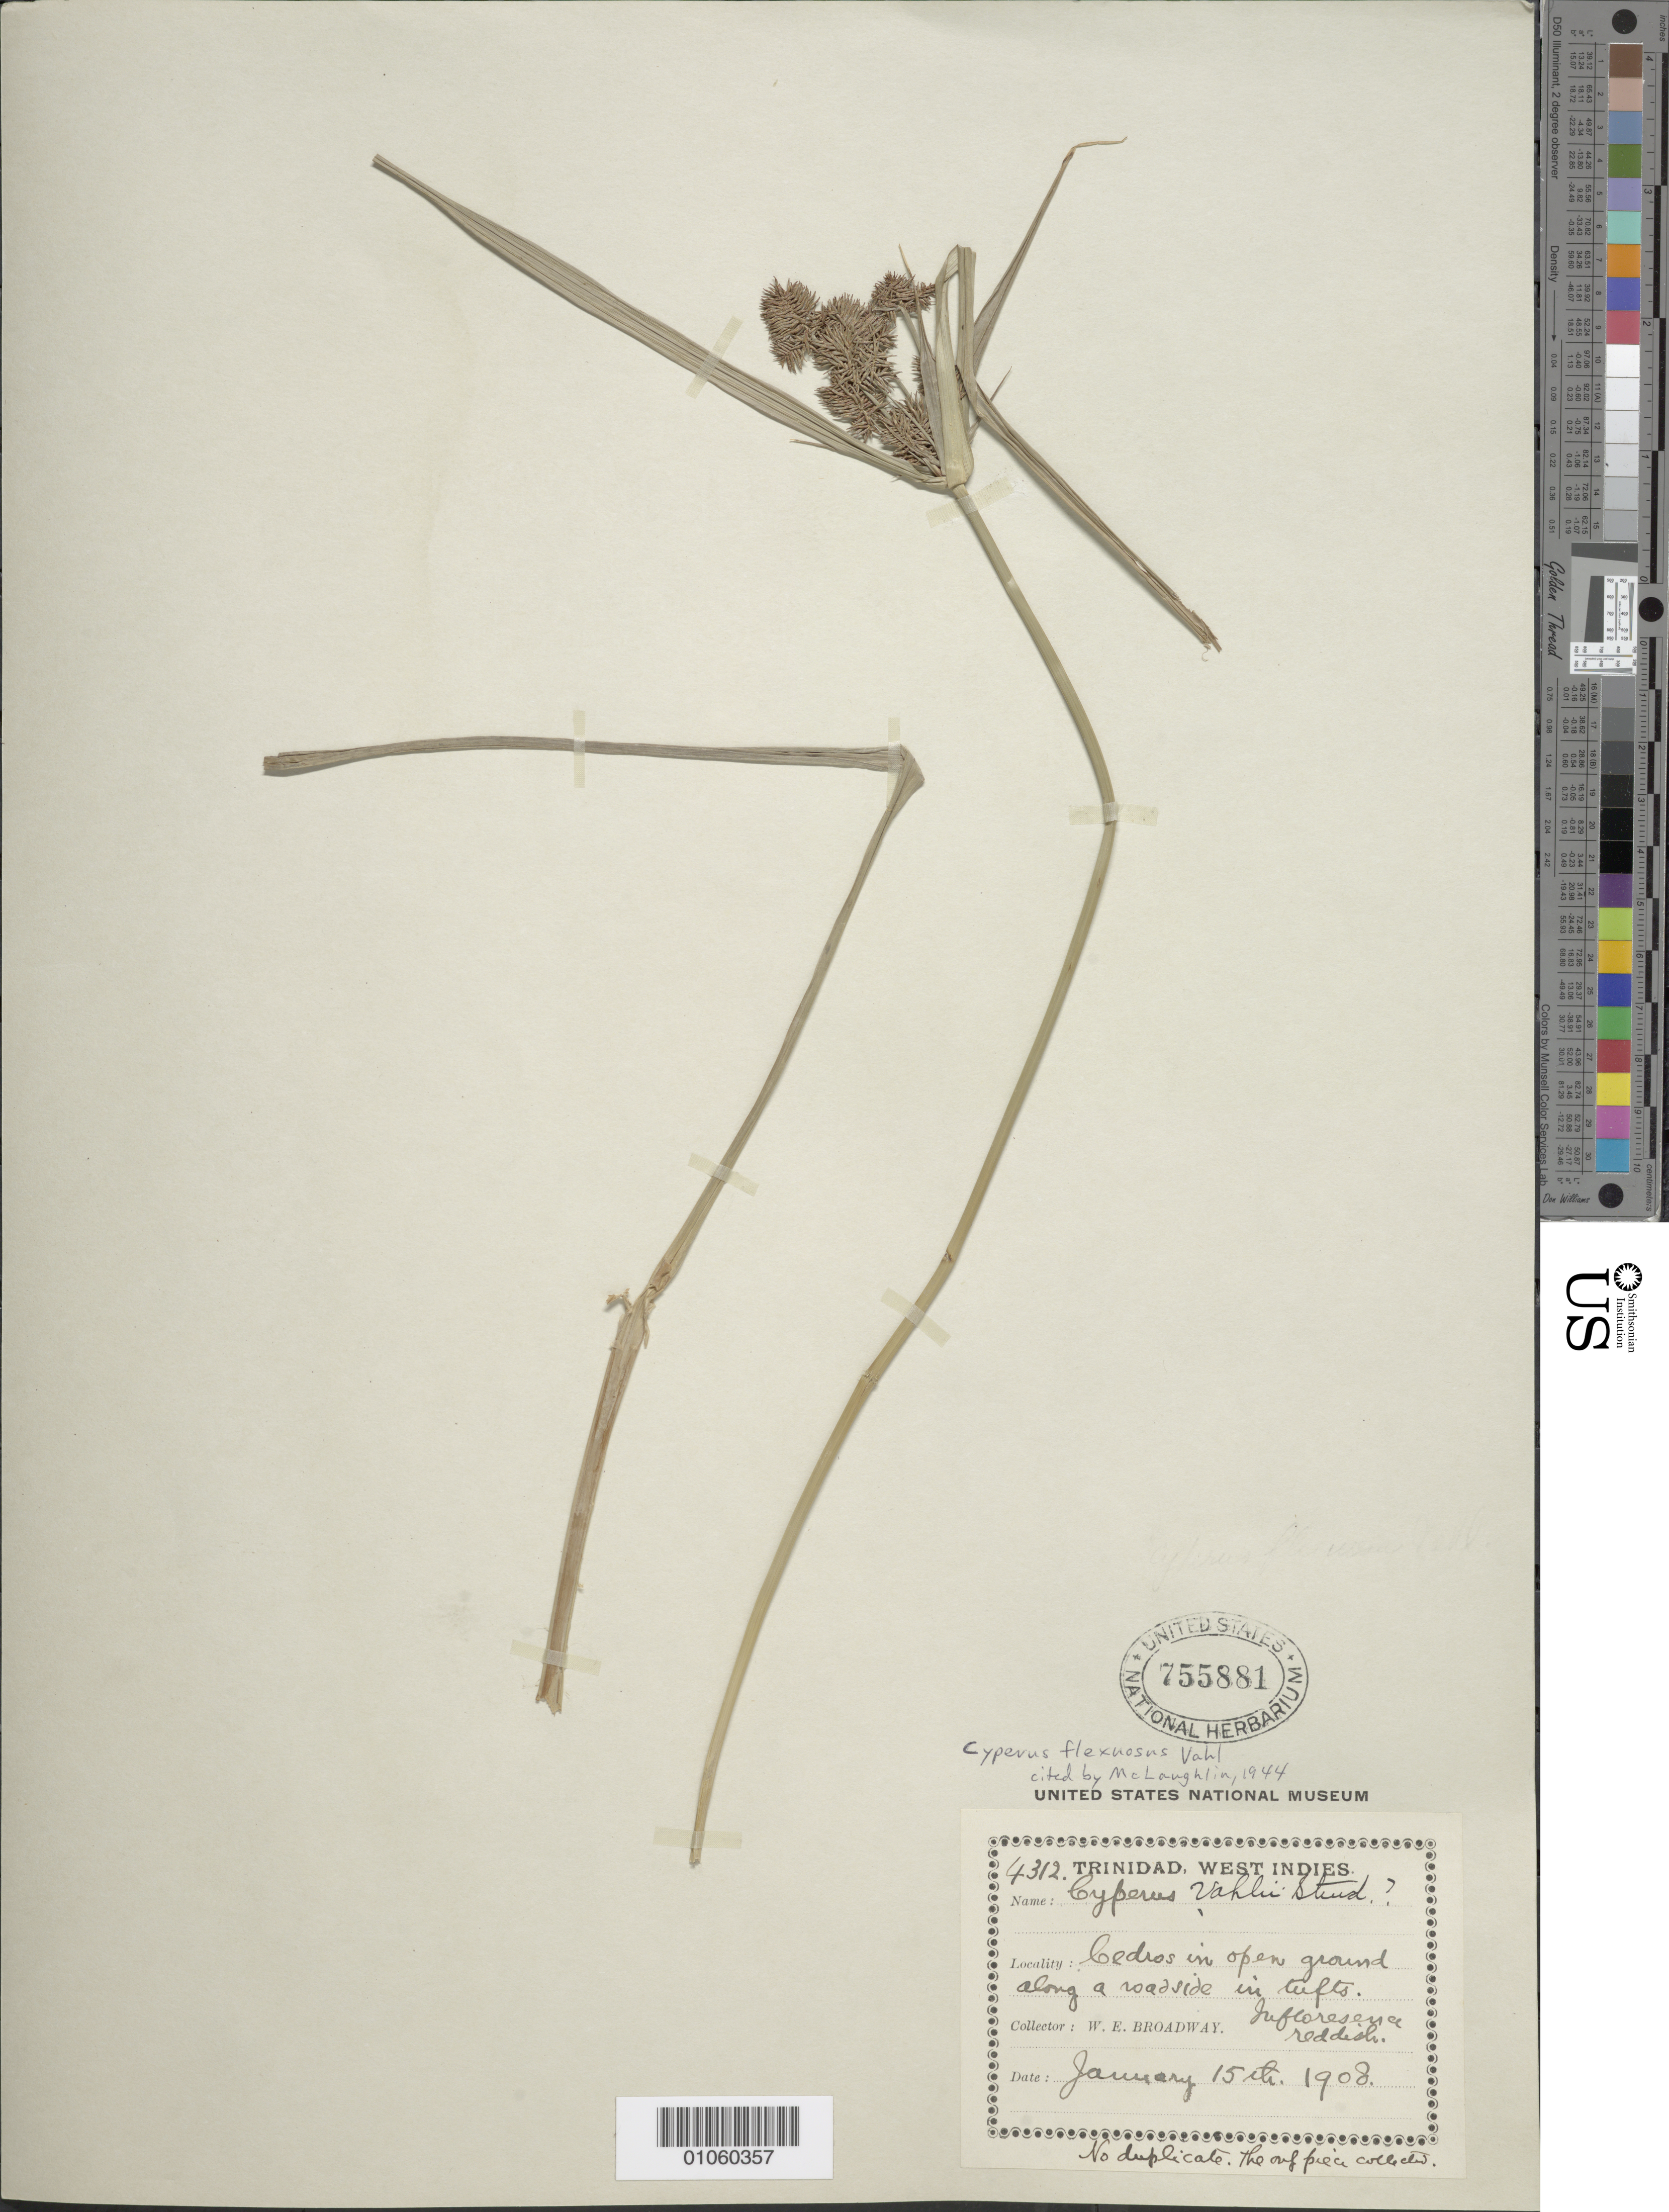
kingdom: Plantae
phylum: Tracheophyta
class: Liliopsida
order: Poales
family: Cyperaceae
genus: Cyperus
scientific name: Cyperus ferax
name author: Rich.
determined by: Strong, Mark T., (BOT), Smithsonian Institution - National Museum of Natural History (UNITED STATES)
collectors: W. E. Broadway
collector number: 4312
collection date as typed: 15 Jan 1908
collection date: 1908-01-15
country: Trinidad and Tobago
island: Trinidad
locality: Cedros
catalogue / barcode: US 755881